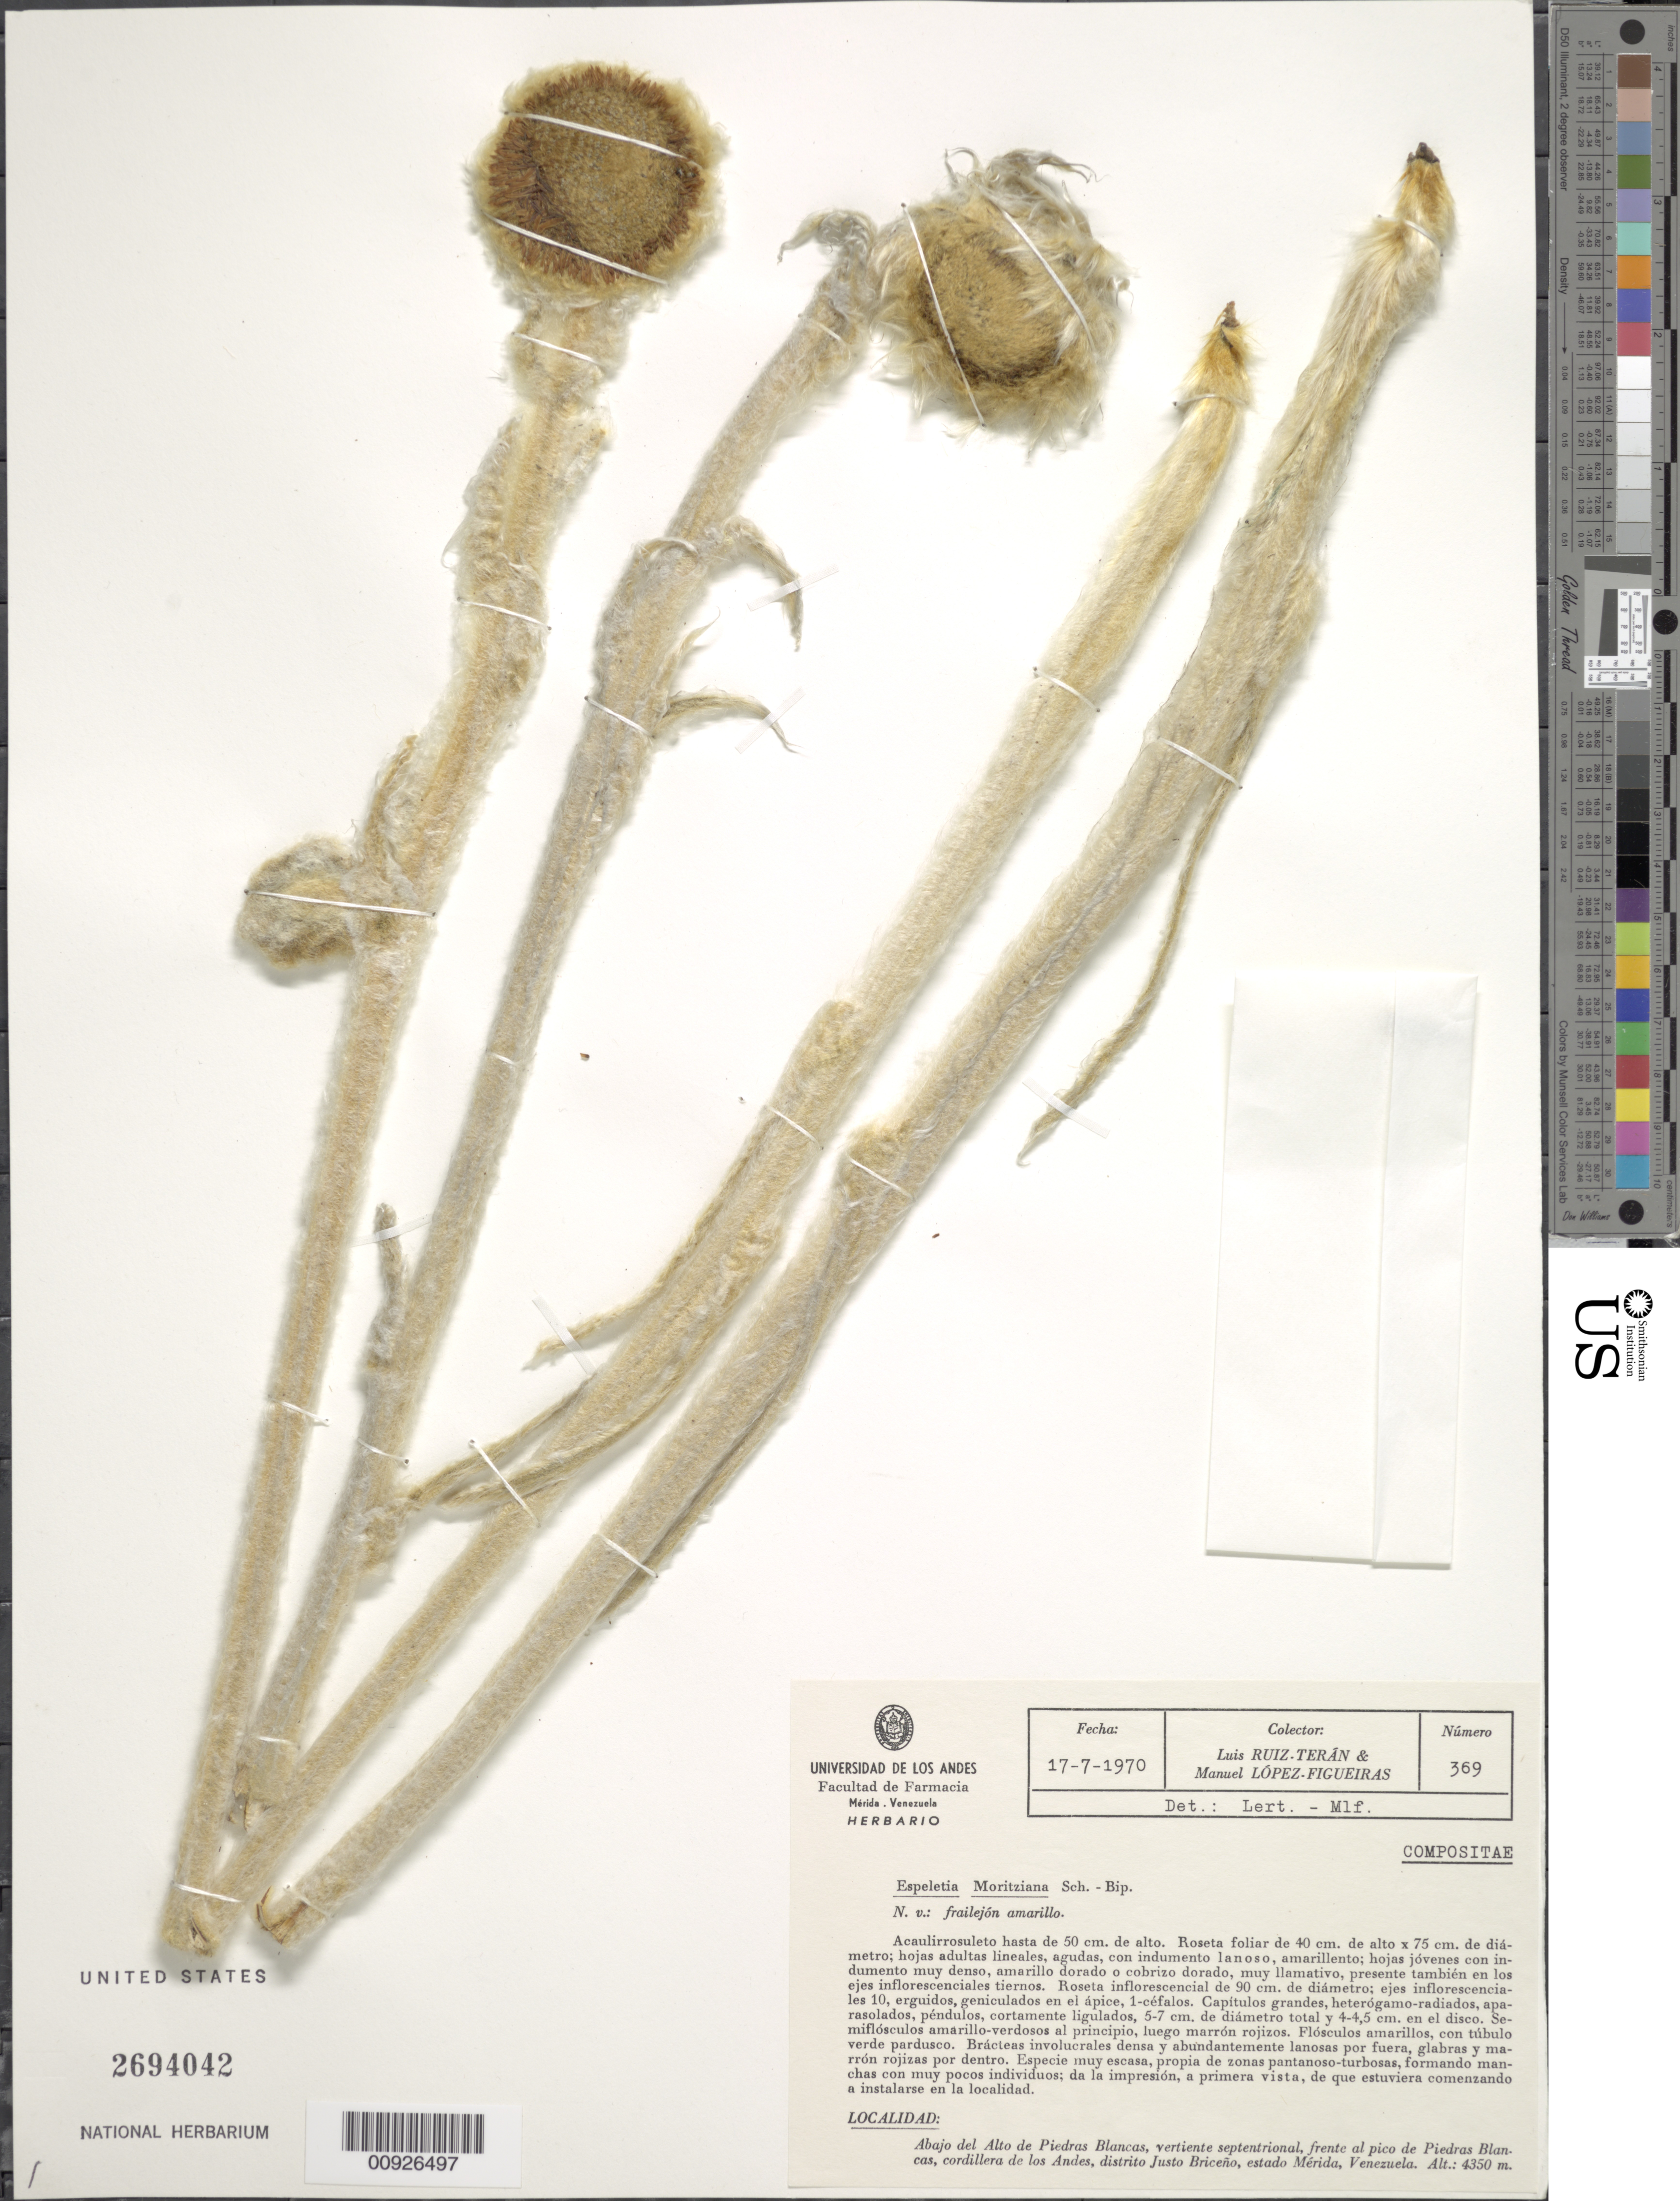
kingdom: Plantae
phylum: Tracheophyta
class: Magnoliopsida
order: Asterales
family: Asteraceae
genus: Coespeletia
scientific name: Coespeletia moritziana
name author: (Sch. Bip. ex Wedd.) Cuatrec.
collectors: L. E. Ruíz-Terán & M. López Figueiras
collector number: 369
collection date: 1970-07-17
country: Venezuela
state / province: Mérida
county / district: Justo Briceño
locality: Abajo del Alto de Piedras Blancas, vertiente septentrional, frente al pico de Piedras Blancas, cordillera de los Andes.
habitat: Especie muy escasa, típica de zonas pantanoso-turbosas, formando manchas con muy pocos individuos. Da la impresión, a primera vista, de que estuvieran comenzando a instalarse en la localidad.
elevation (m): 4350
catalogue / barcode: US 2694042